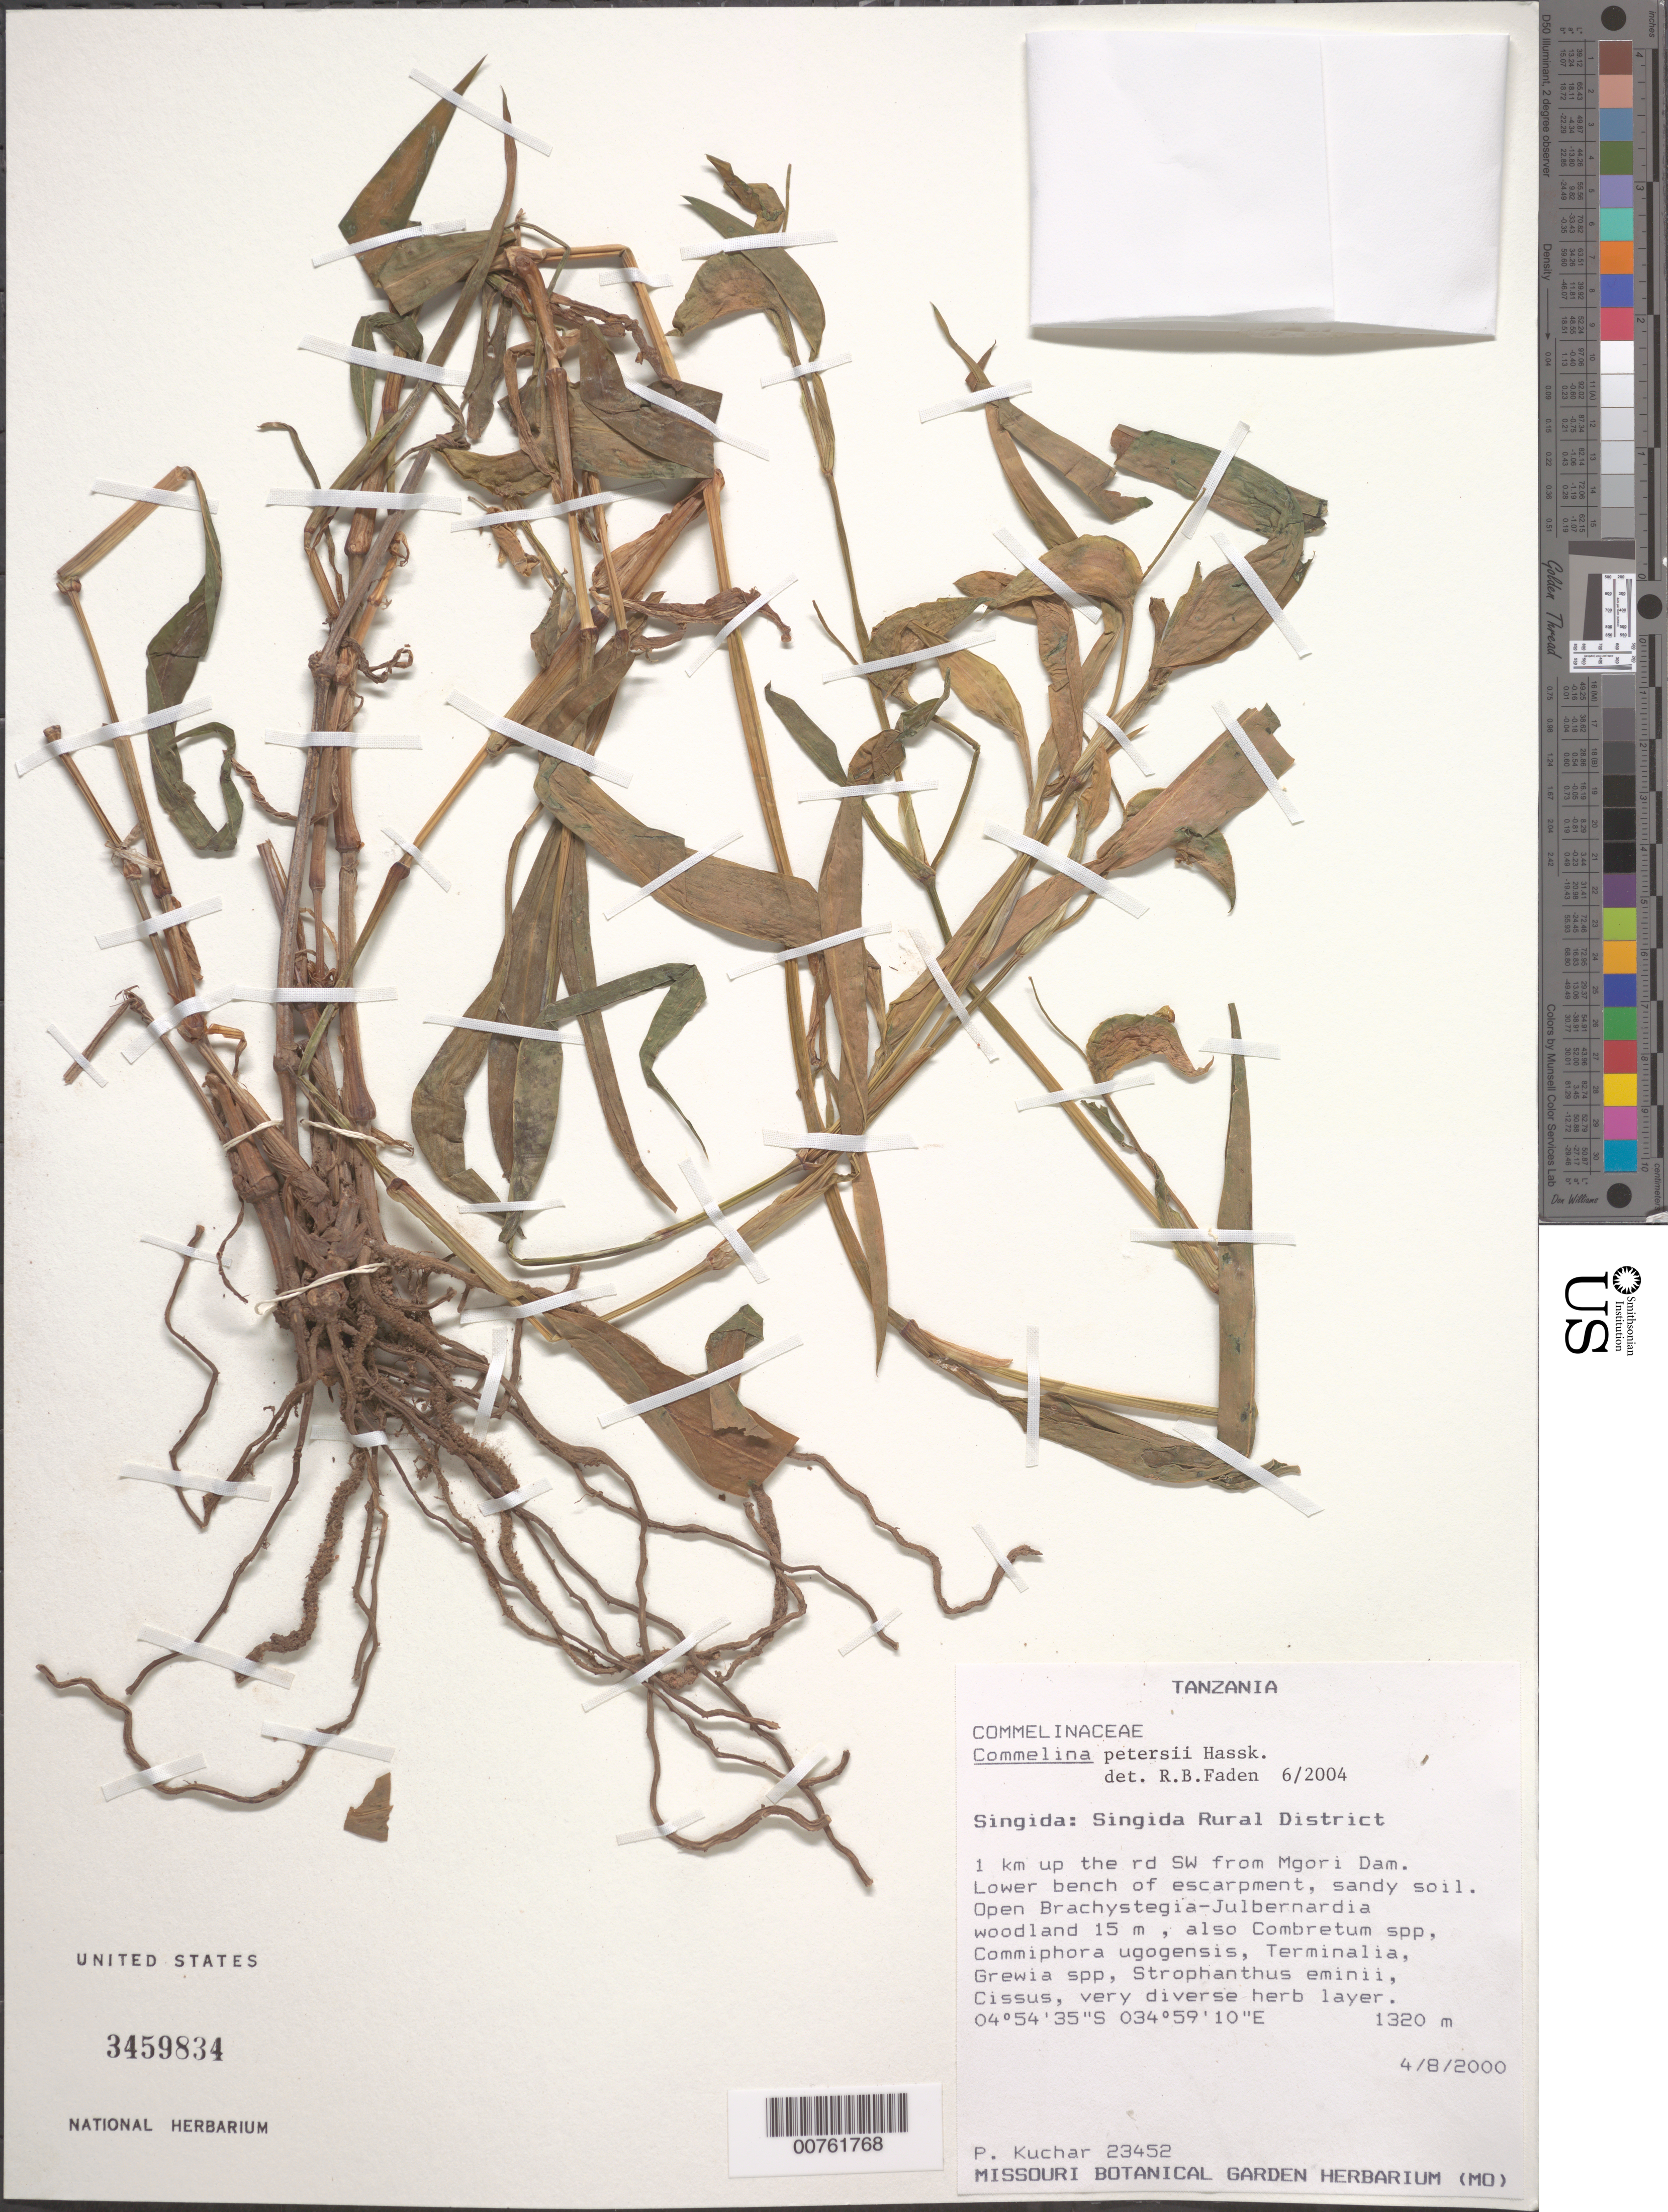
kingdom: Plantae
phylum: Tracheophyta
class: Liliopsida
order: Commelinales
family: Commelinaceae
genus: Commelina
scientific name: Commelina petersii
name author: Hassk.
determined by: Faden, Robert B., (US), Smithsonian Institution - National Museum of Natural History (UNITED STATES)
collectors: P. Kuchar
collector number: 23452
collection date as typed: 08 Apr 2000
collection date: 2000-04-08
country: Tanzania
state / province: Singida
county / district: Singida Rural District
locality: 1 km up the road SW from Mgori Dam.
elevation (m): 1320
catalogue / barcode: US 3459834